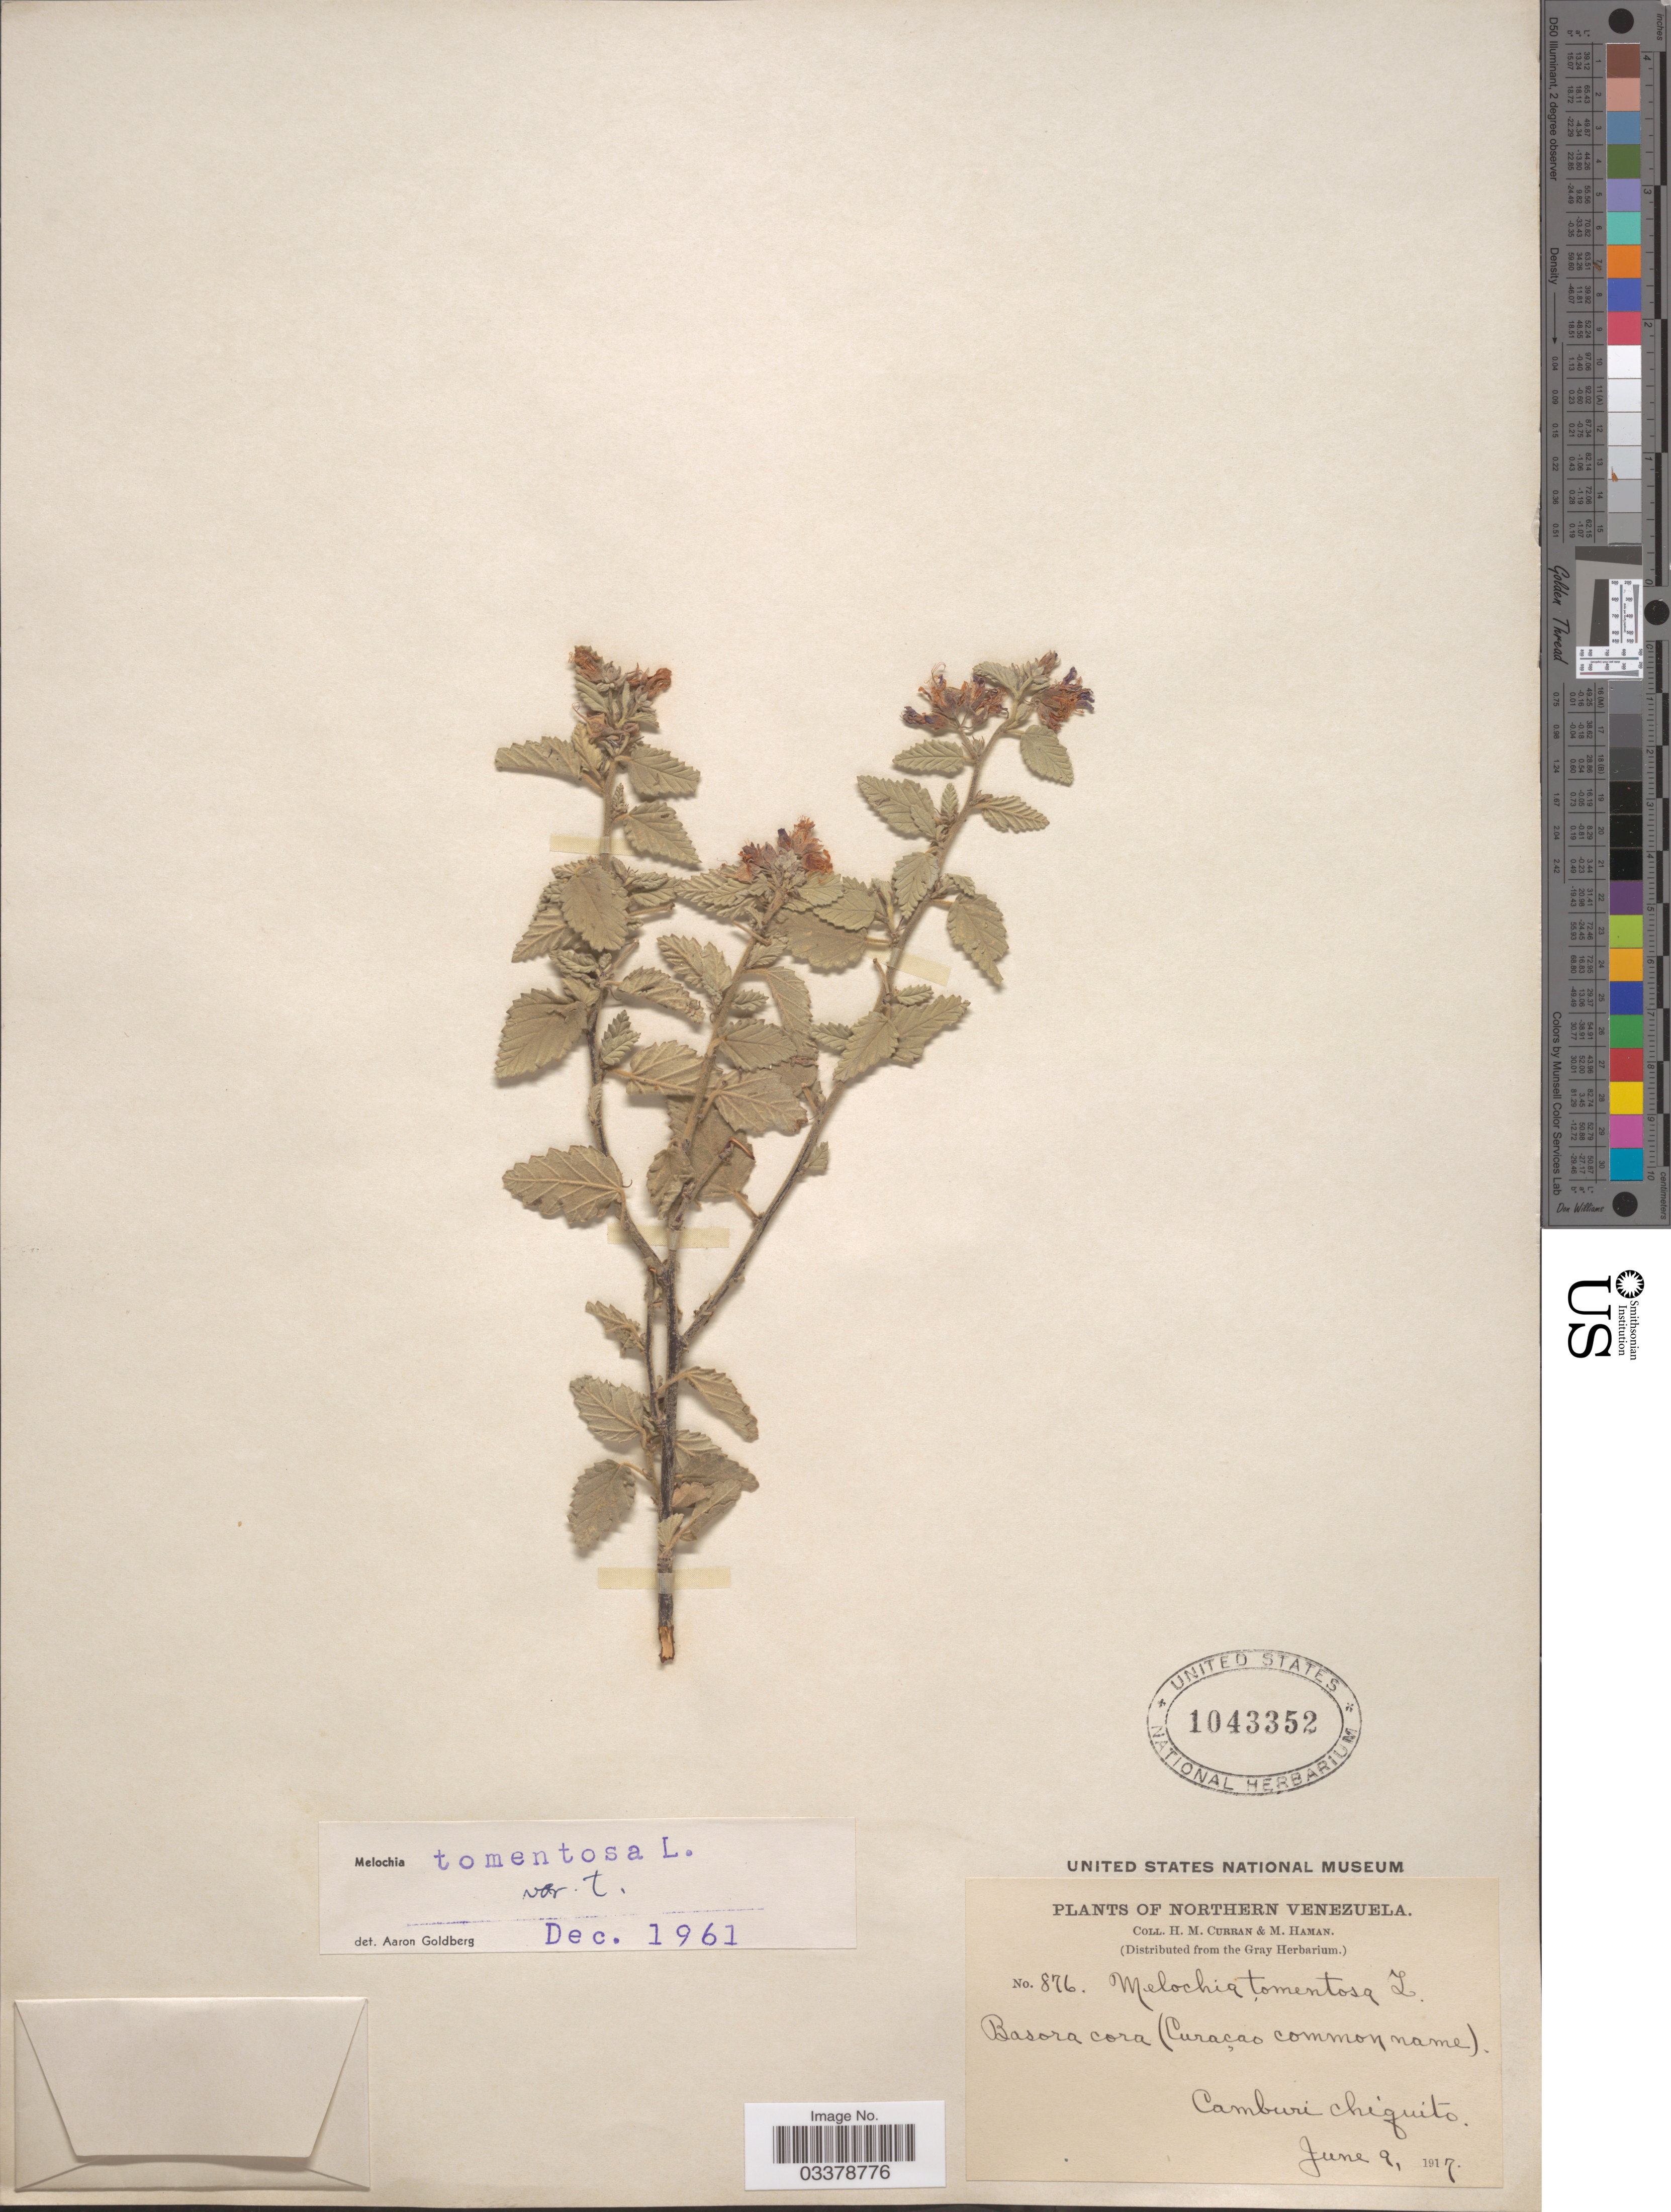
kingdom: Plantae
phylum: Tracheophyta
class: Magnoliopsida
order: Malvales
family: Malvaceae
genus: Melochia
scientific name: Melochia tomentosa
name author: L.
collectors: H. M. Curran & M. Haman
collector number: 876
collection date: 1917-06-09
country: Venezuela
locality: Northern Venezuela. Camburi chiquito.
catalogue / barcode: US 1043352